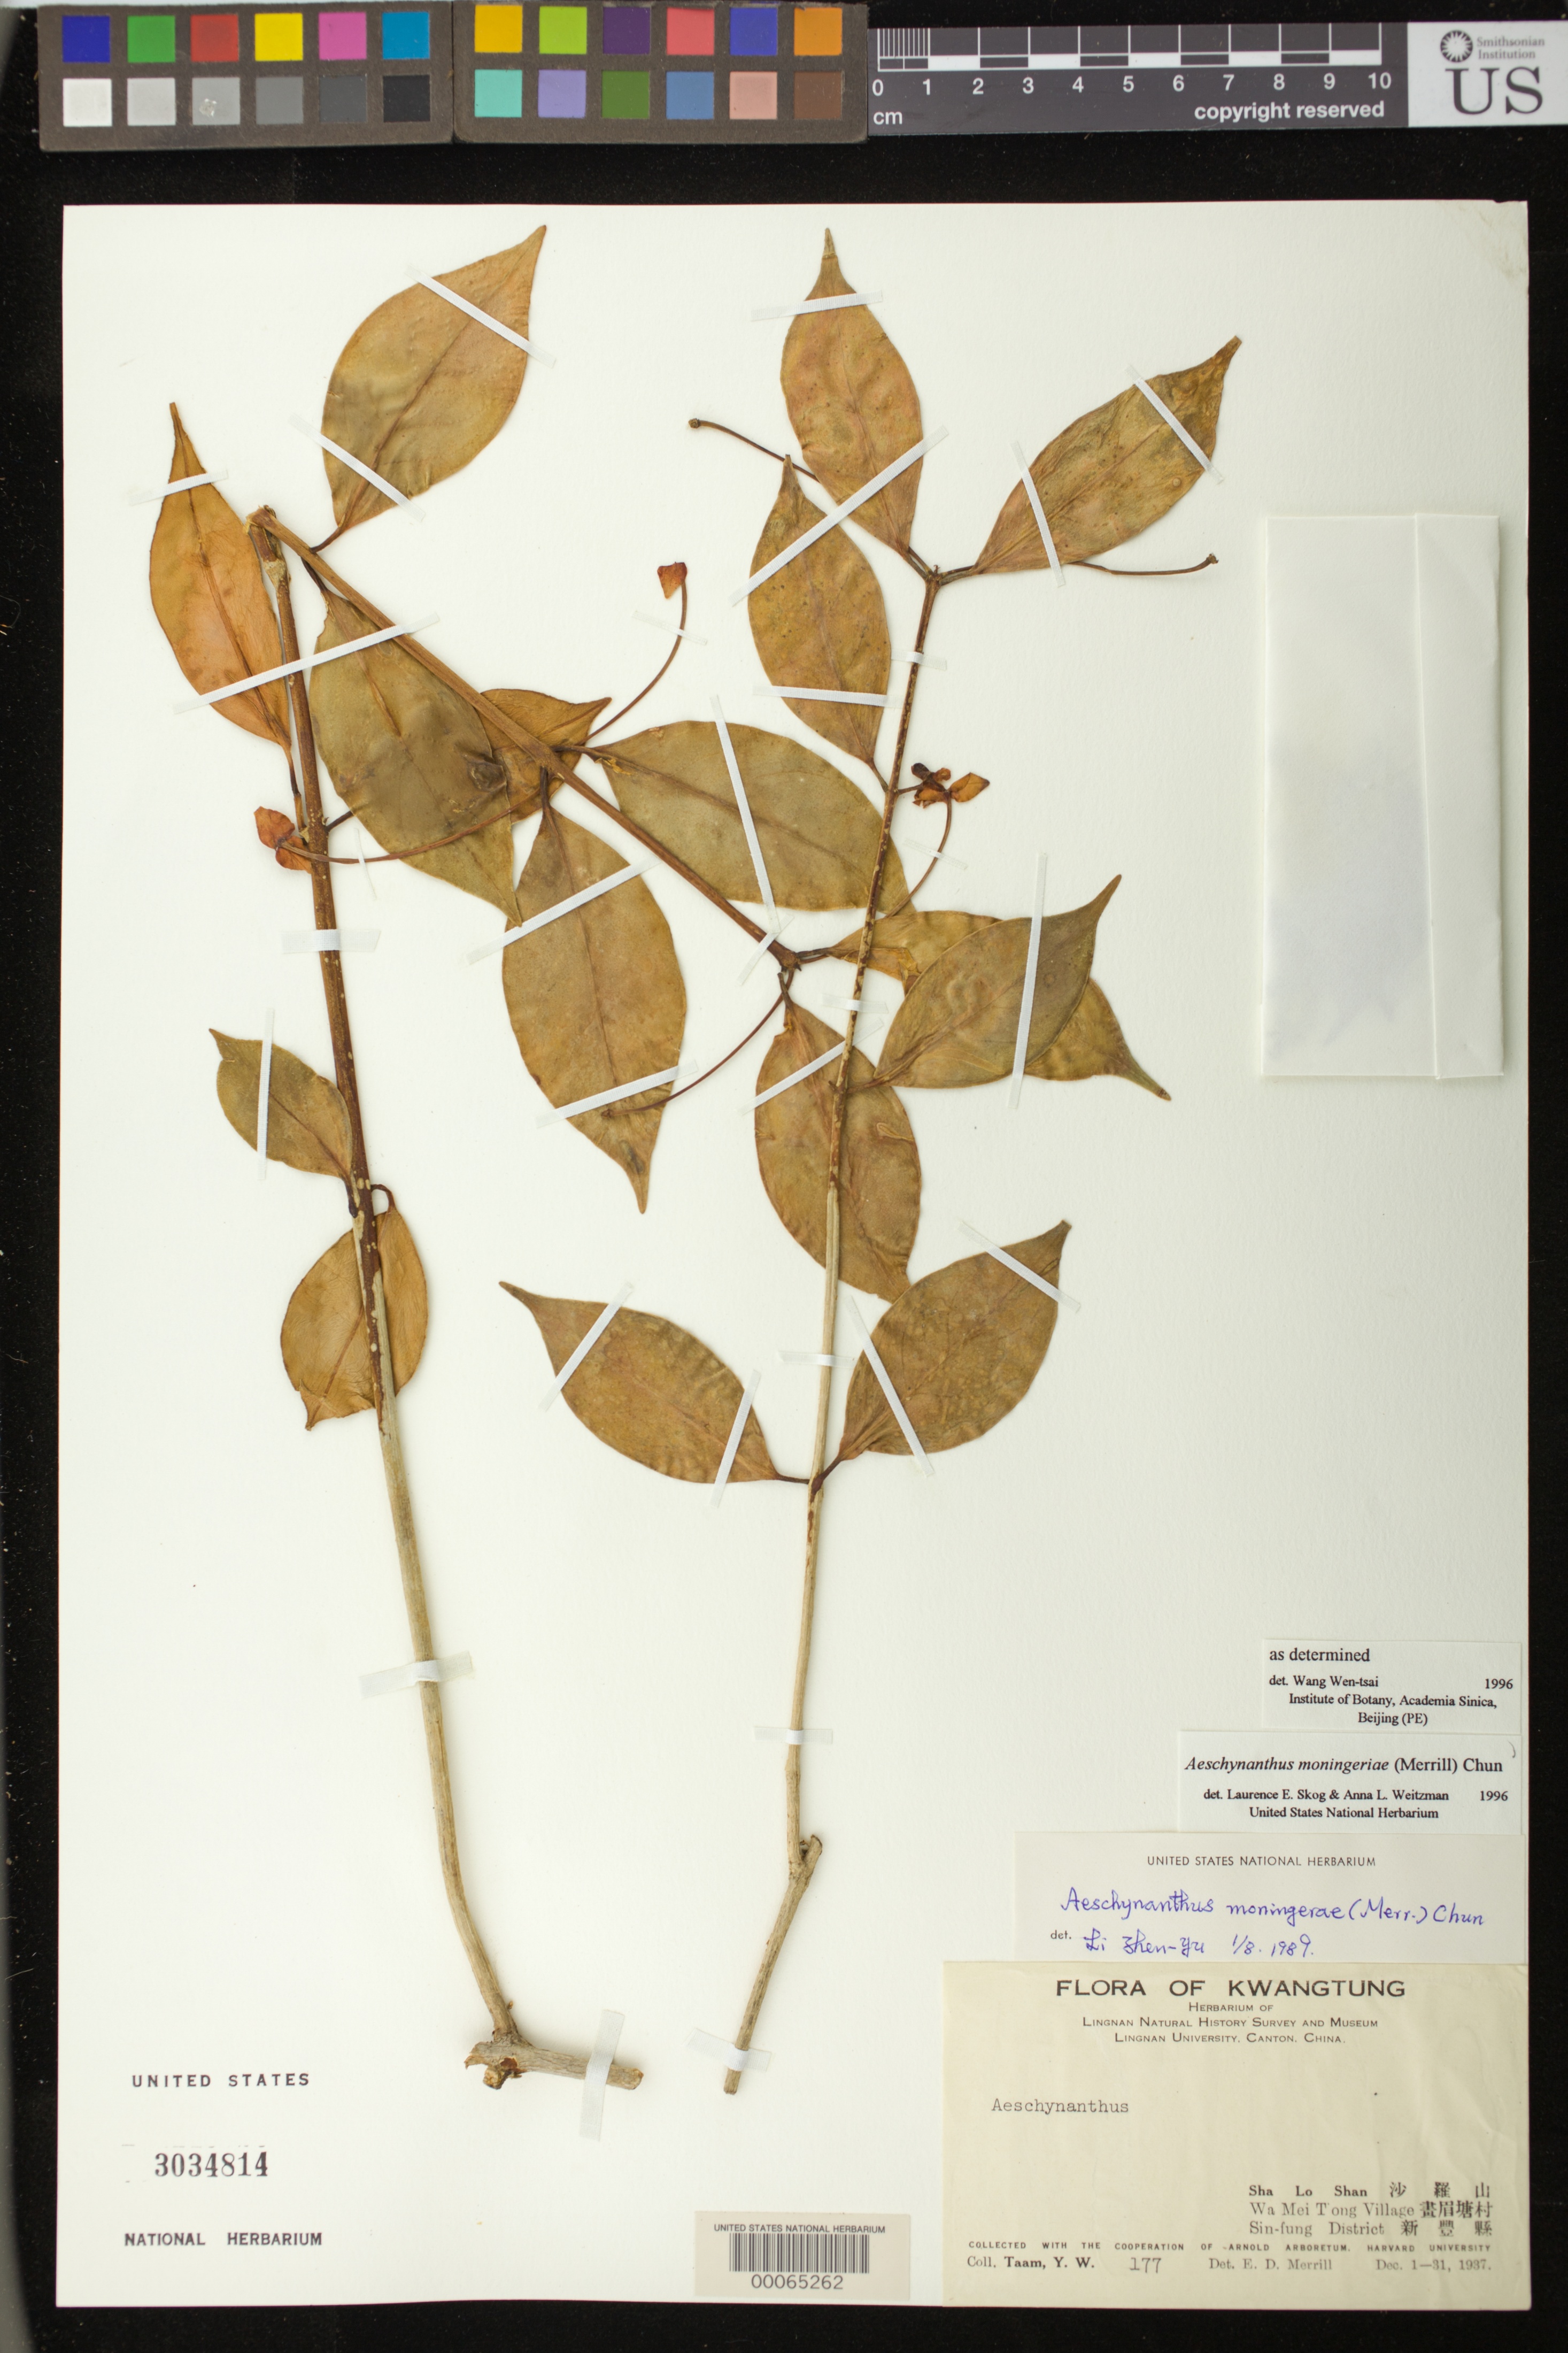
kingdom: Plantae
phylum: Tracheophyta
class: Magnoliopsida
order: Lamiales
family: Gesneriaceae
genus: Aeschynanthus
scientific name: Aeschynanthus moningeriae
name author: (Merr.) Chun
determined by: Skog, L. E.; Weitzman, A. L.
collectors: T. Taam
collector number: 177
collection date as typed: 1-31 Dec 1937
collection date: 1937-12-01/1937-12-31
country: China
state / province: Guangdong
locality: Sha Lo Shan, Wa Mei Tong Village, Sin-fung District.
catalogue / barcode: US 3034814